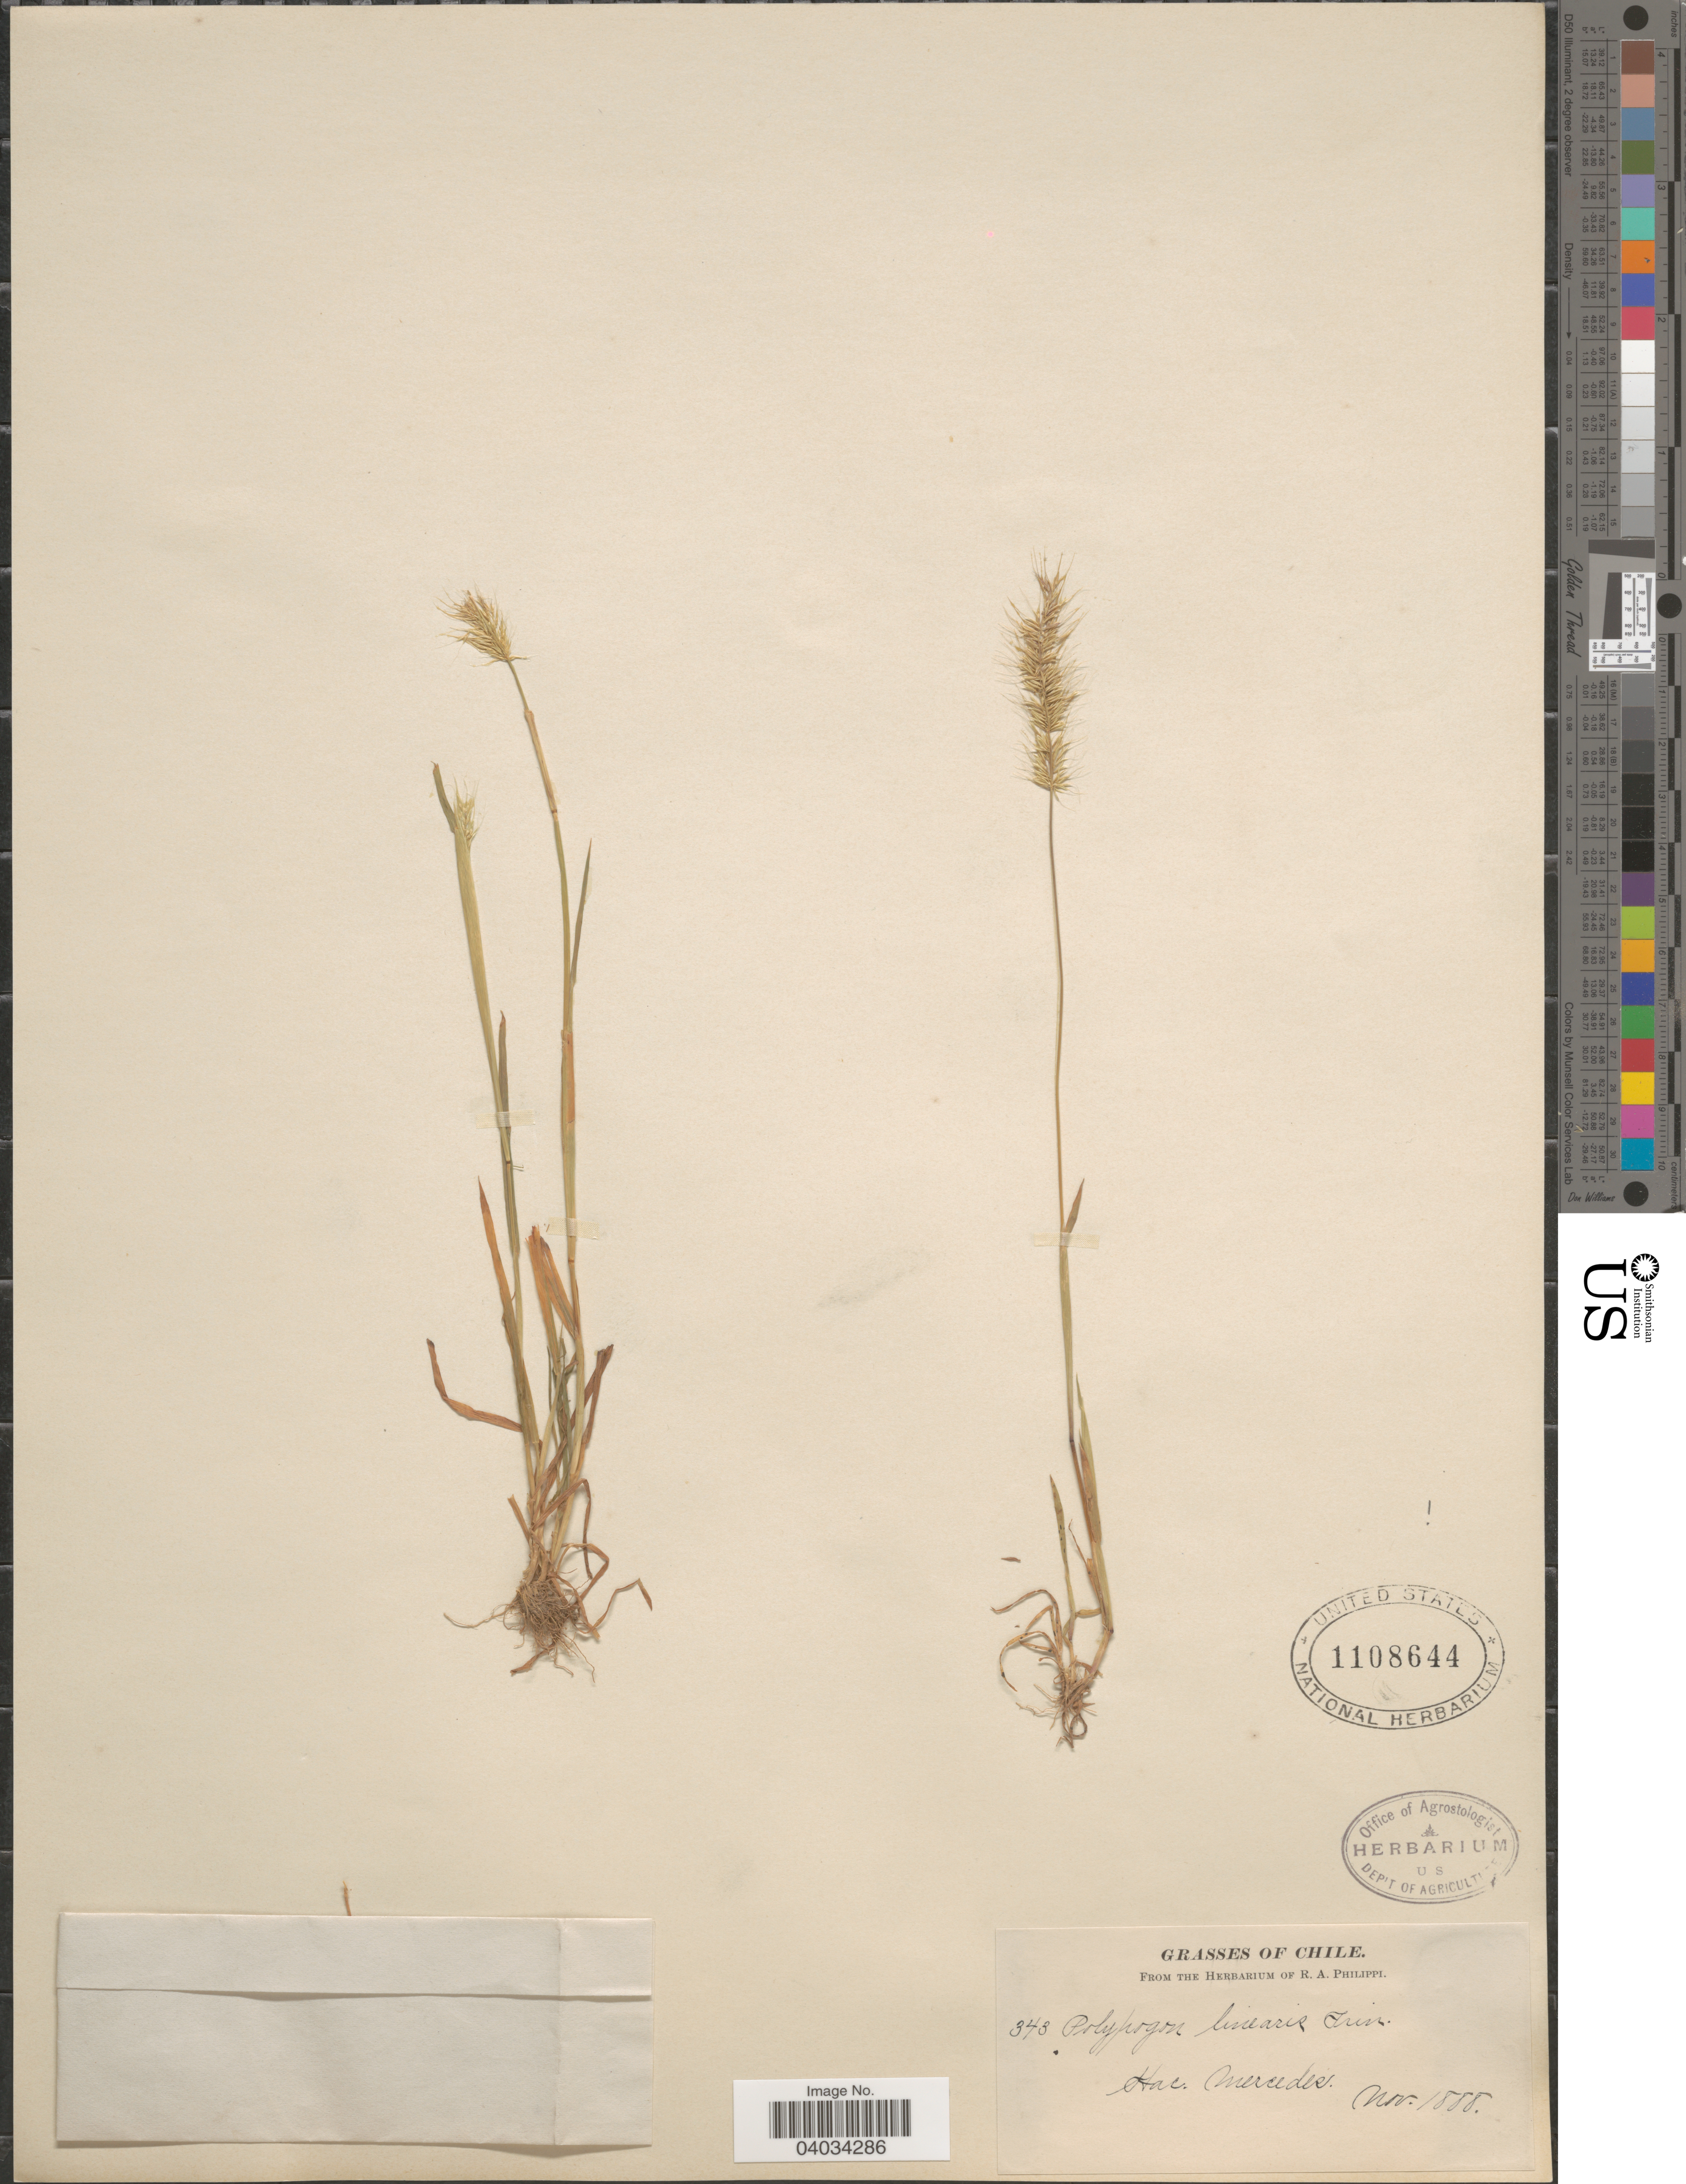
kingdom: Plantae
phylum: Tracheophyta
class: Liliopsida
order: Poales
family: Poaceae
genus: Polypogon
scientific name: Polypogon linearis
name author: Trin.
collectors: ex. herb. R.A. Philippi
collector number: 343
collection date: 1888-11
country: Chile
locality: Hac. Mercedes.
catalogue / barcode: US 1108644